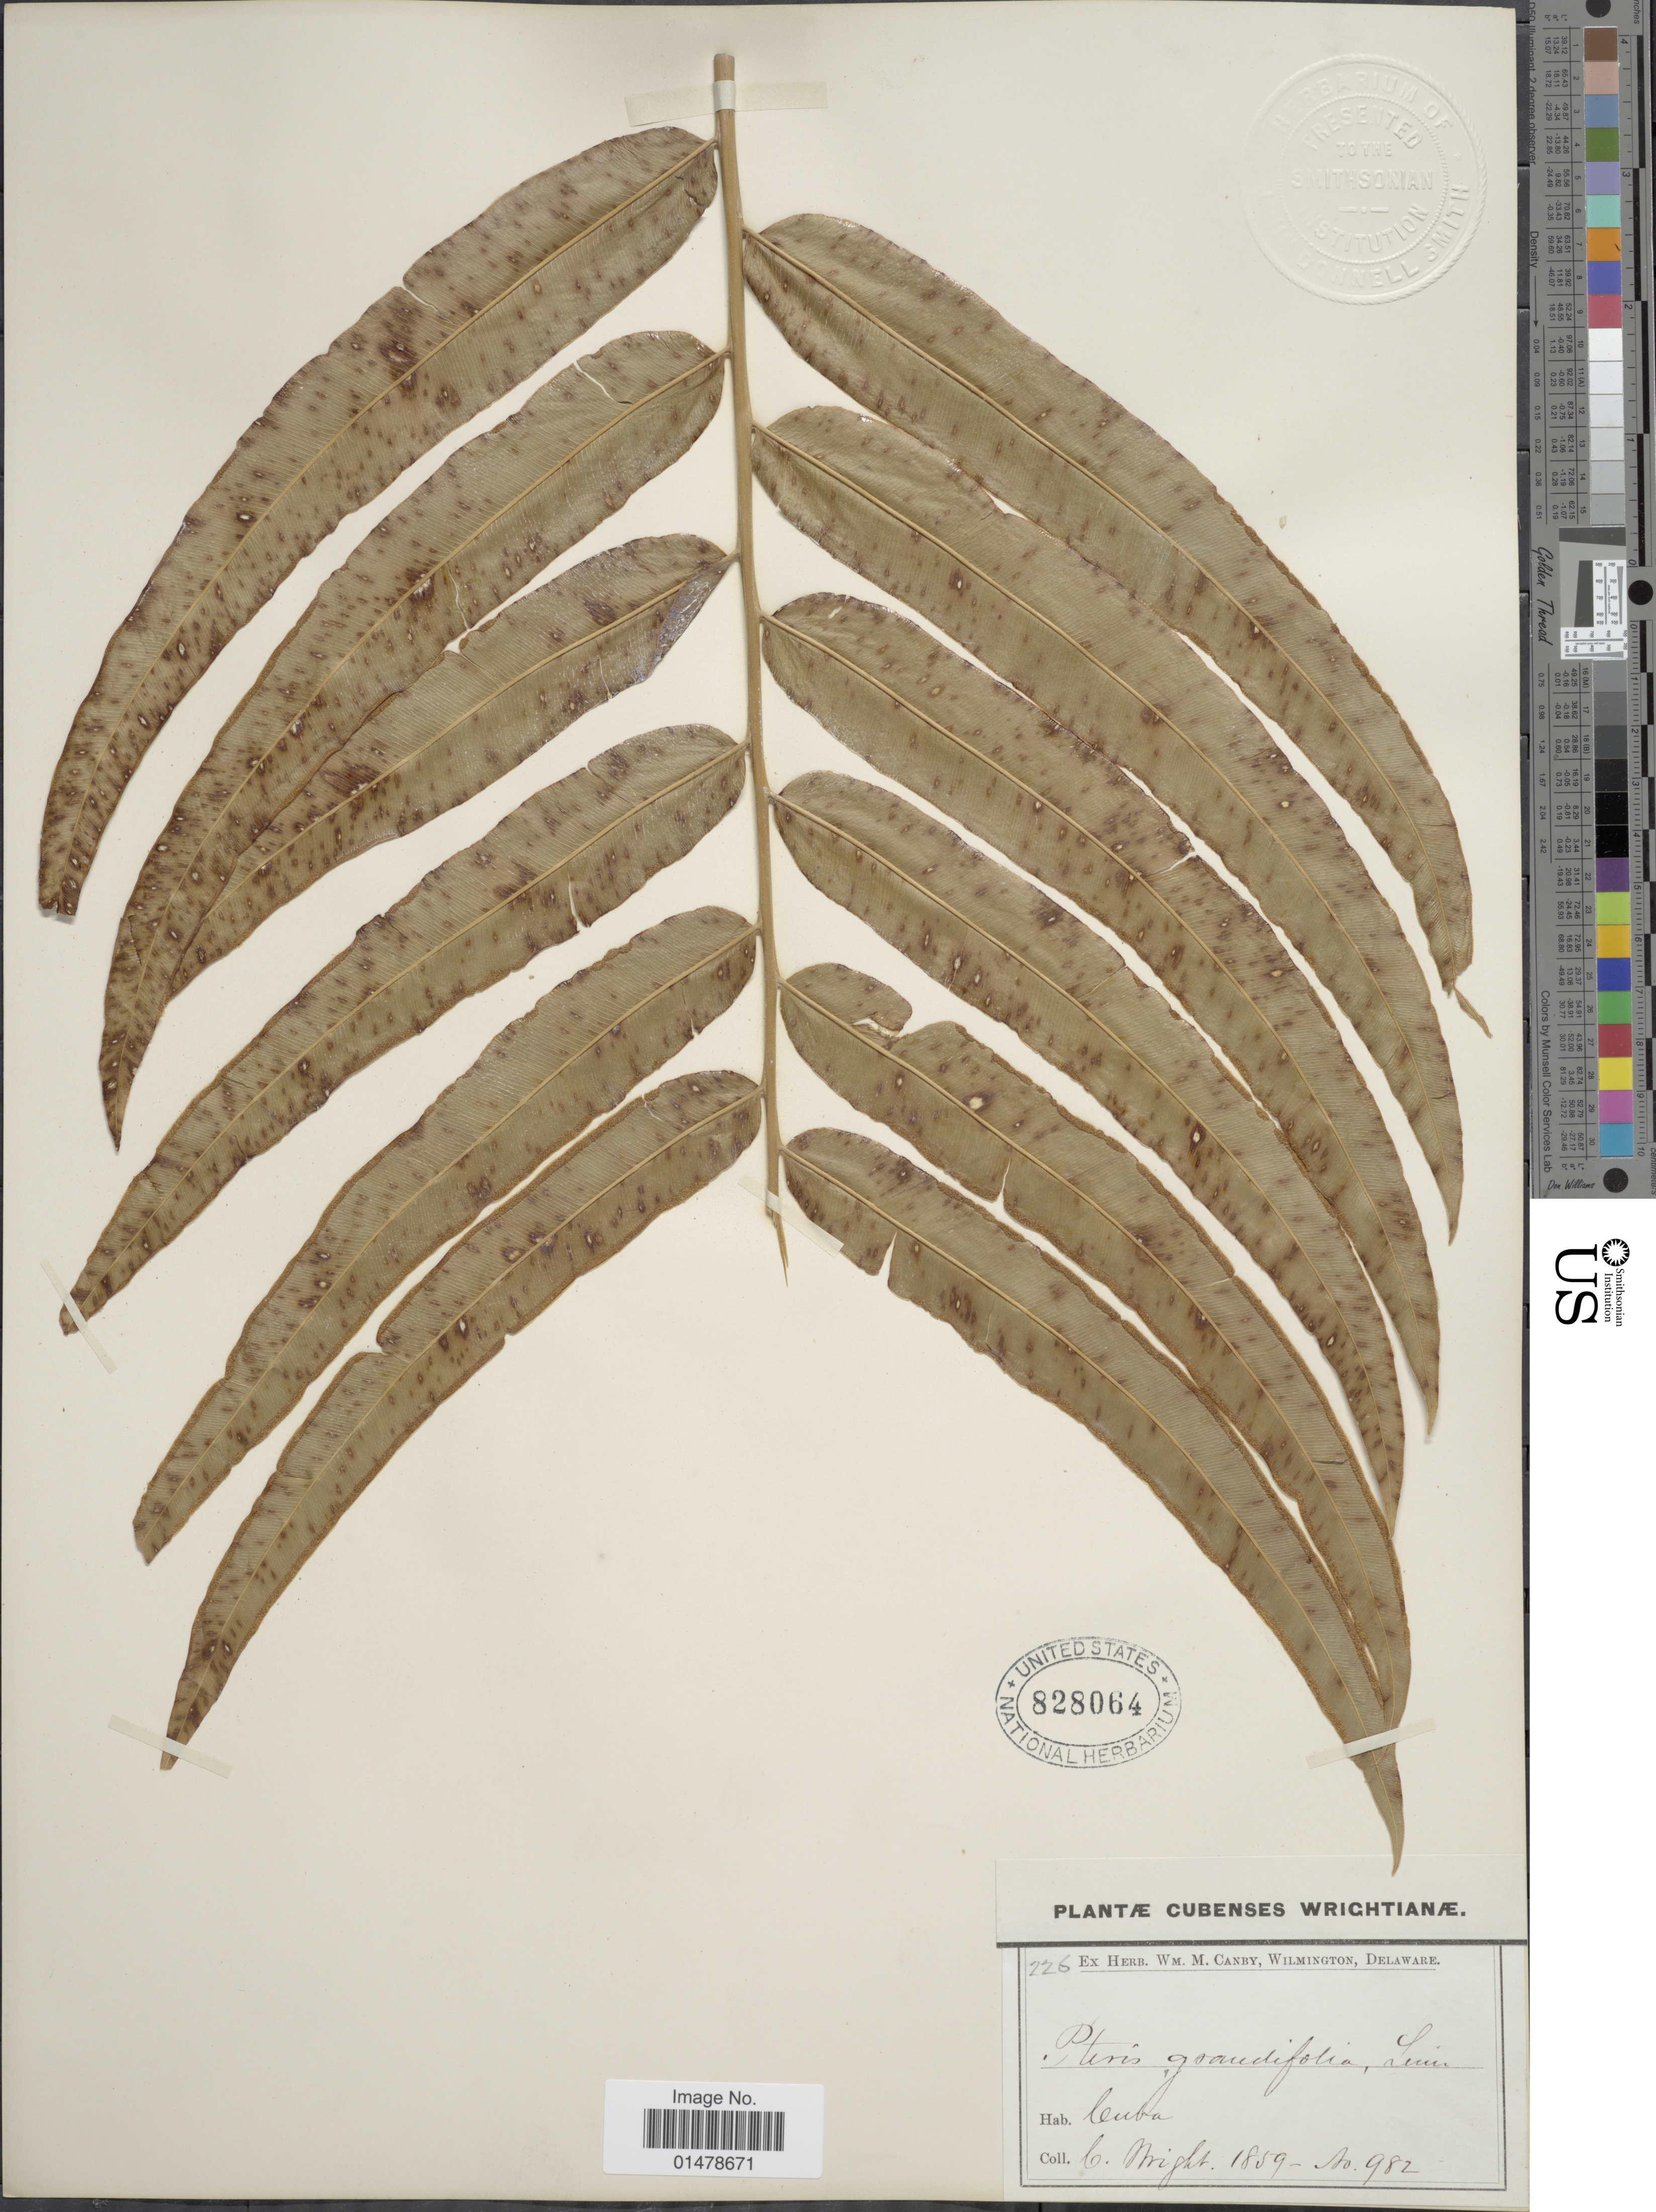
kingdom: Plantae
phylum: Tracheophyta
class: Polypodiopsida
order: Polypodiales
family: Pteridaceae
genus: Pteris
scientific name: Pteris grandifolia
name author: L.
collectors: C. Wright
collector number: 982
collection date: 1859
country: Cuba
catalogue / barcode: US 828064